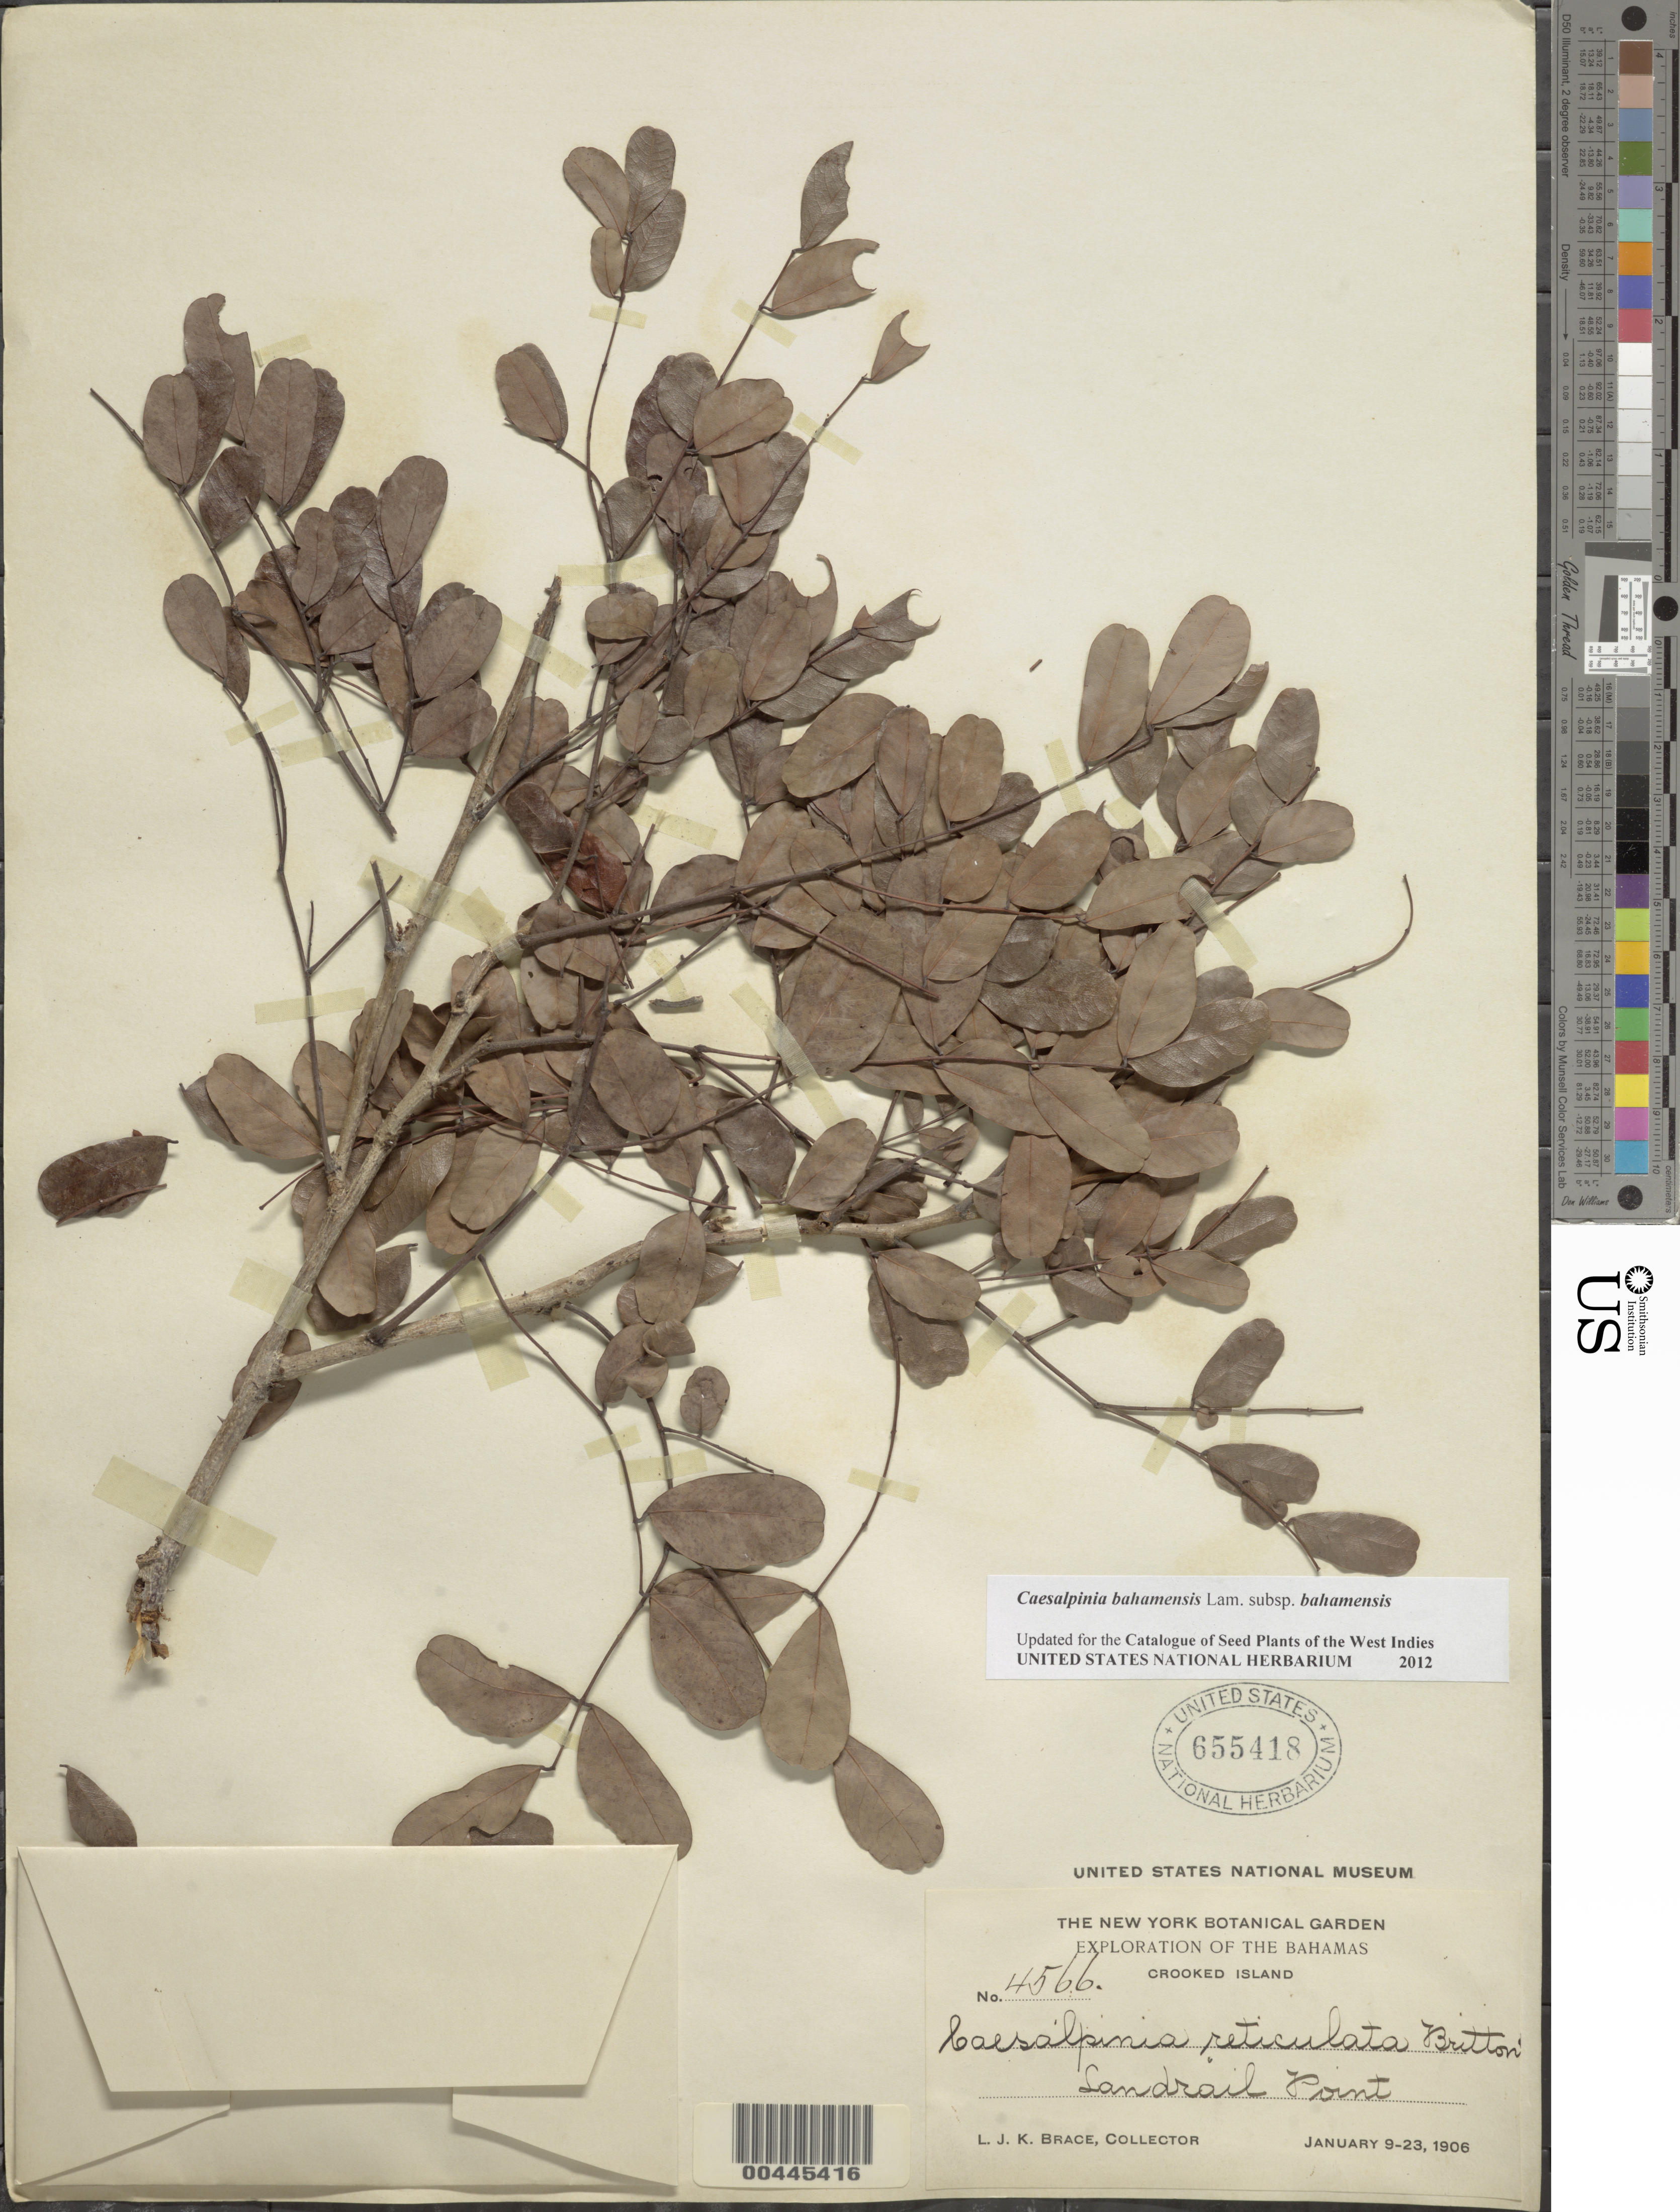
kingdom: Plantae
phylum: Tracheophyta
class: Magnoliopsida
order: Fabales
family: Fabaceae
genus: Caesalpinia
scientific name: Caesalpinia bahamensis subsp. bahamensis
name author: Lam.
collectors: L. J. K. Brace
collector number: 4566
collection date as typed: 09 Jan 1906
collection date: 1906-01-09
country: Bahamas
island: Crooked Island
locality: Sandrail point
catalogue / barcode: US 655418